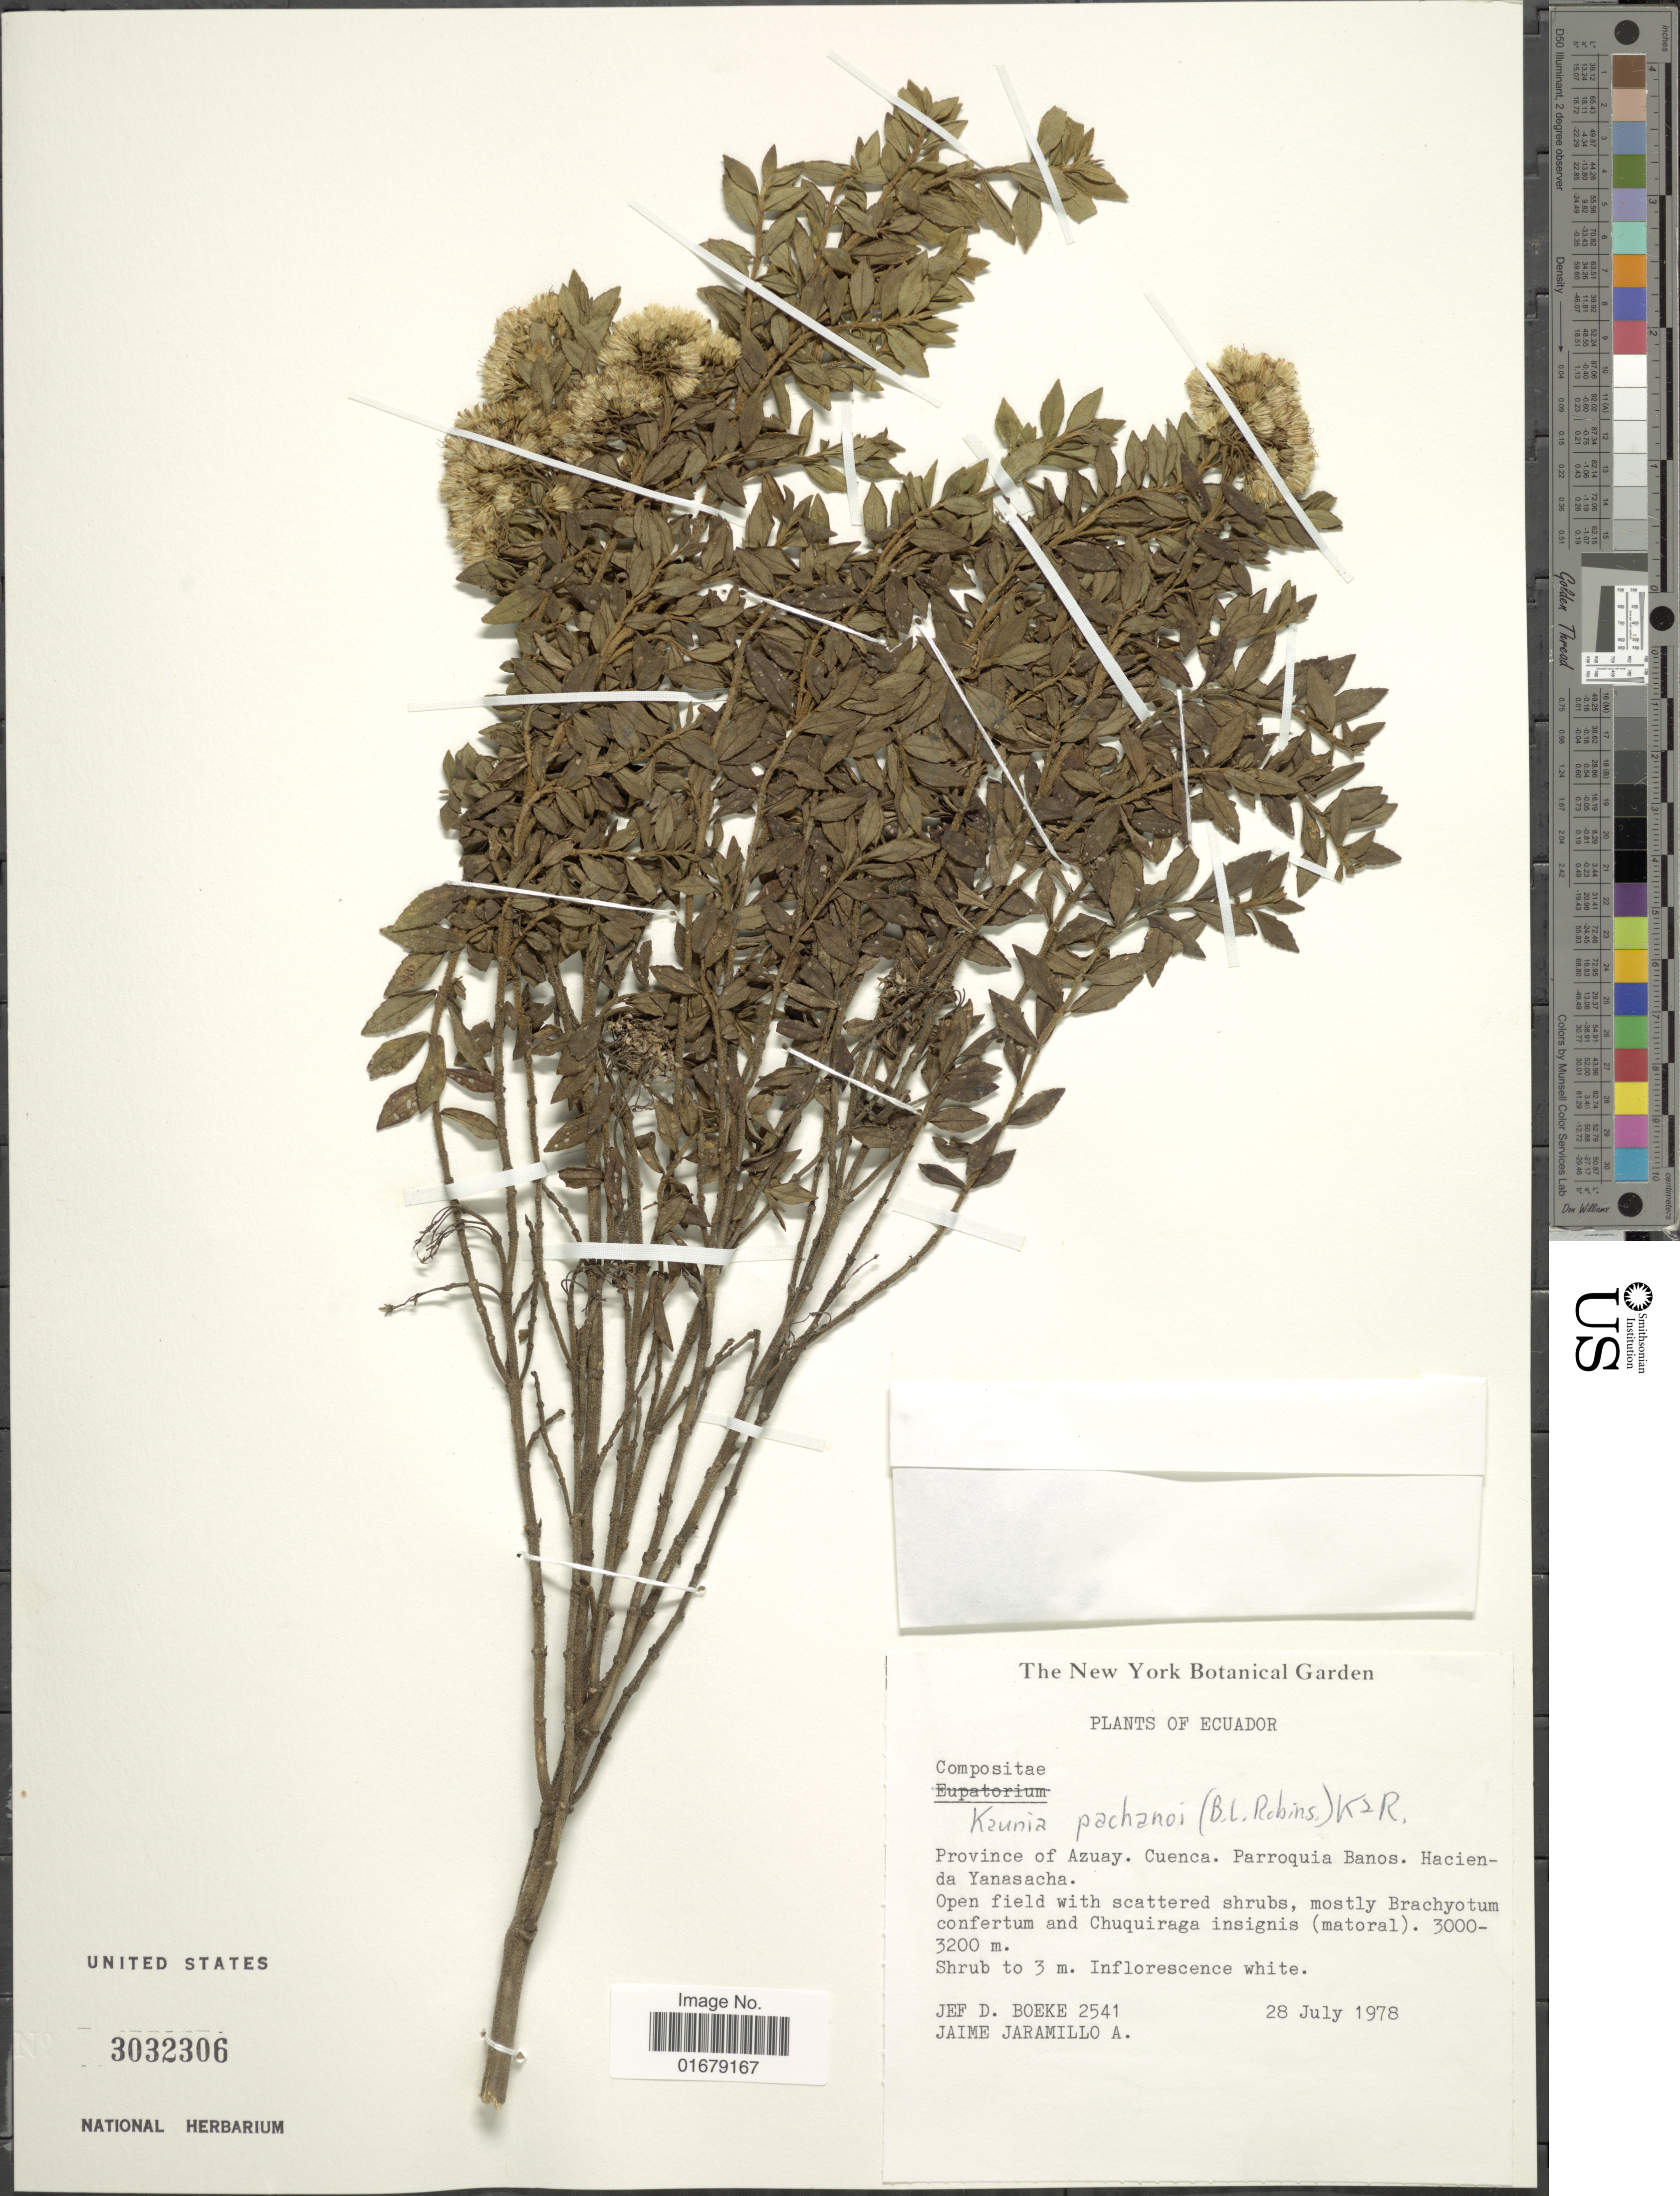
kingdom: Plantae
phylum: Tracheophyta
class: Magnoliopsida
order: Asterales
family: Asteraceae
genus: Kaunia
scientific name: Kaunia pachanoi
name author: (B.L. Rob.) R.M. King & H. Rob.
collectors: J. D. Boeke & J. L. Jaramillo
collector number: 2541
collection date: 1978-07-28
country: Ecuador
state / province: Azuay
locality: Province of Azuay. Cuenca. Parroquia Banos. Hacienda Yanasacha. open field with scattered shrubs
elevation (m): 3000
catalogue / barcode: US 3032306